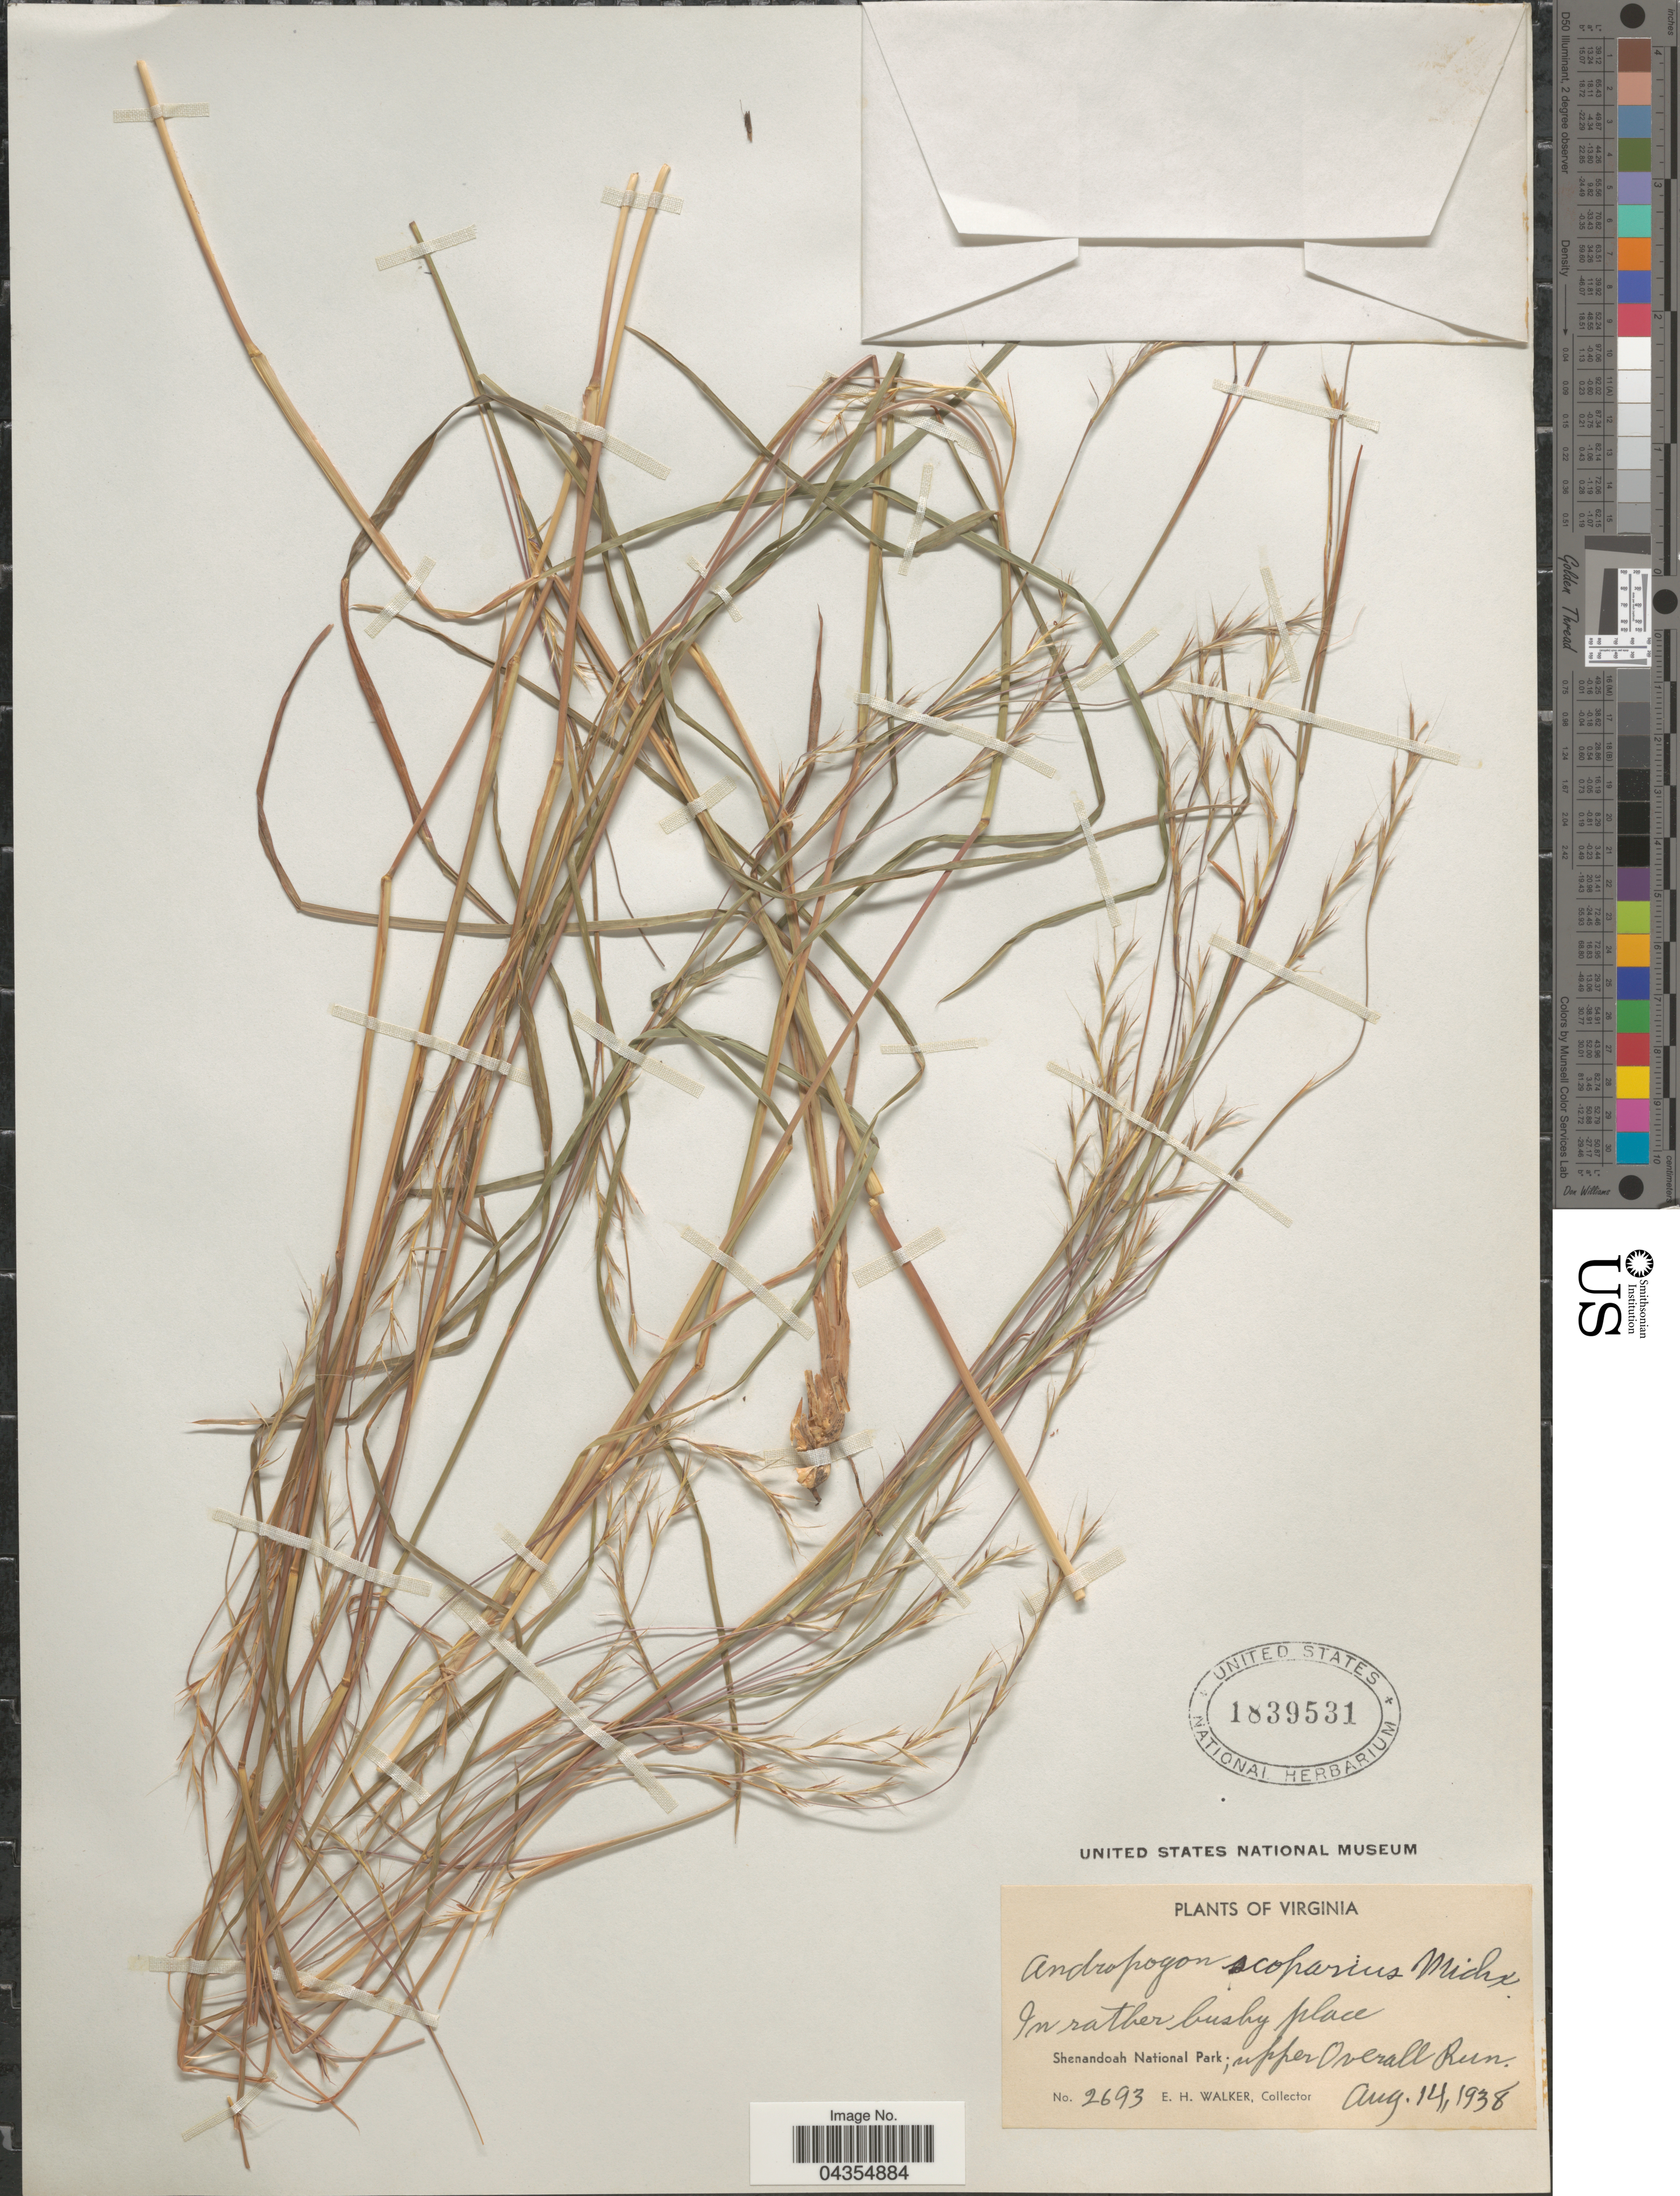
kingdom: Plantae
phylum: Tracheophyta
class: Liliopsida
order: Poales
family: Poaceae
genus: Schizachyrium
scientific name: Schizachyrium sanguineum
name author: (Retz.) Alston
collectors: E. H. Walker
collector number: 2693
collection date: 1938-08-14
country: United States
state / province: Virginia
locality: Shenandoah National Park; upper Overall Run.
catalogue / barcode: US 1839531